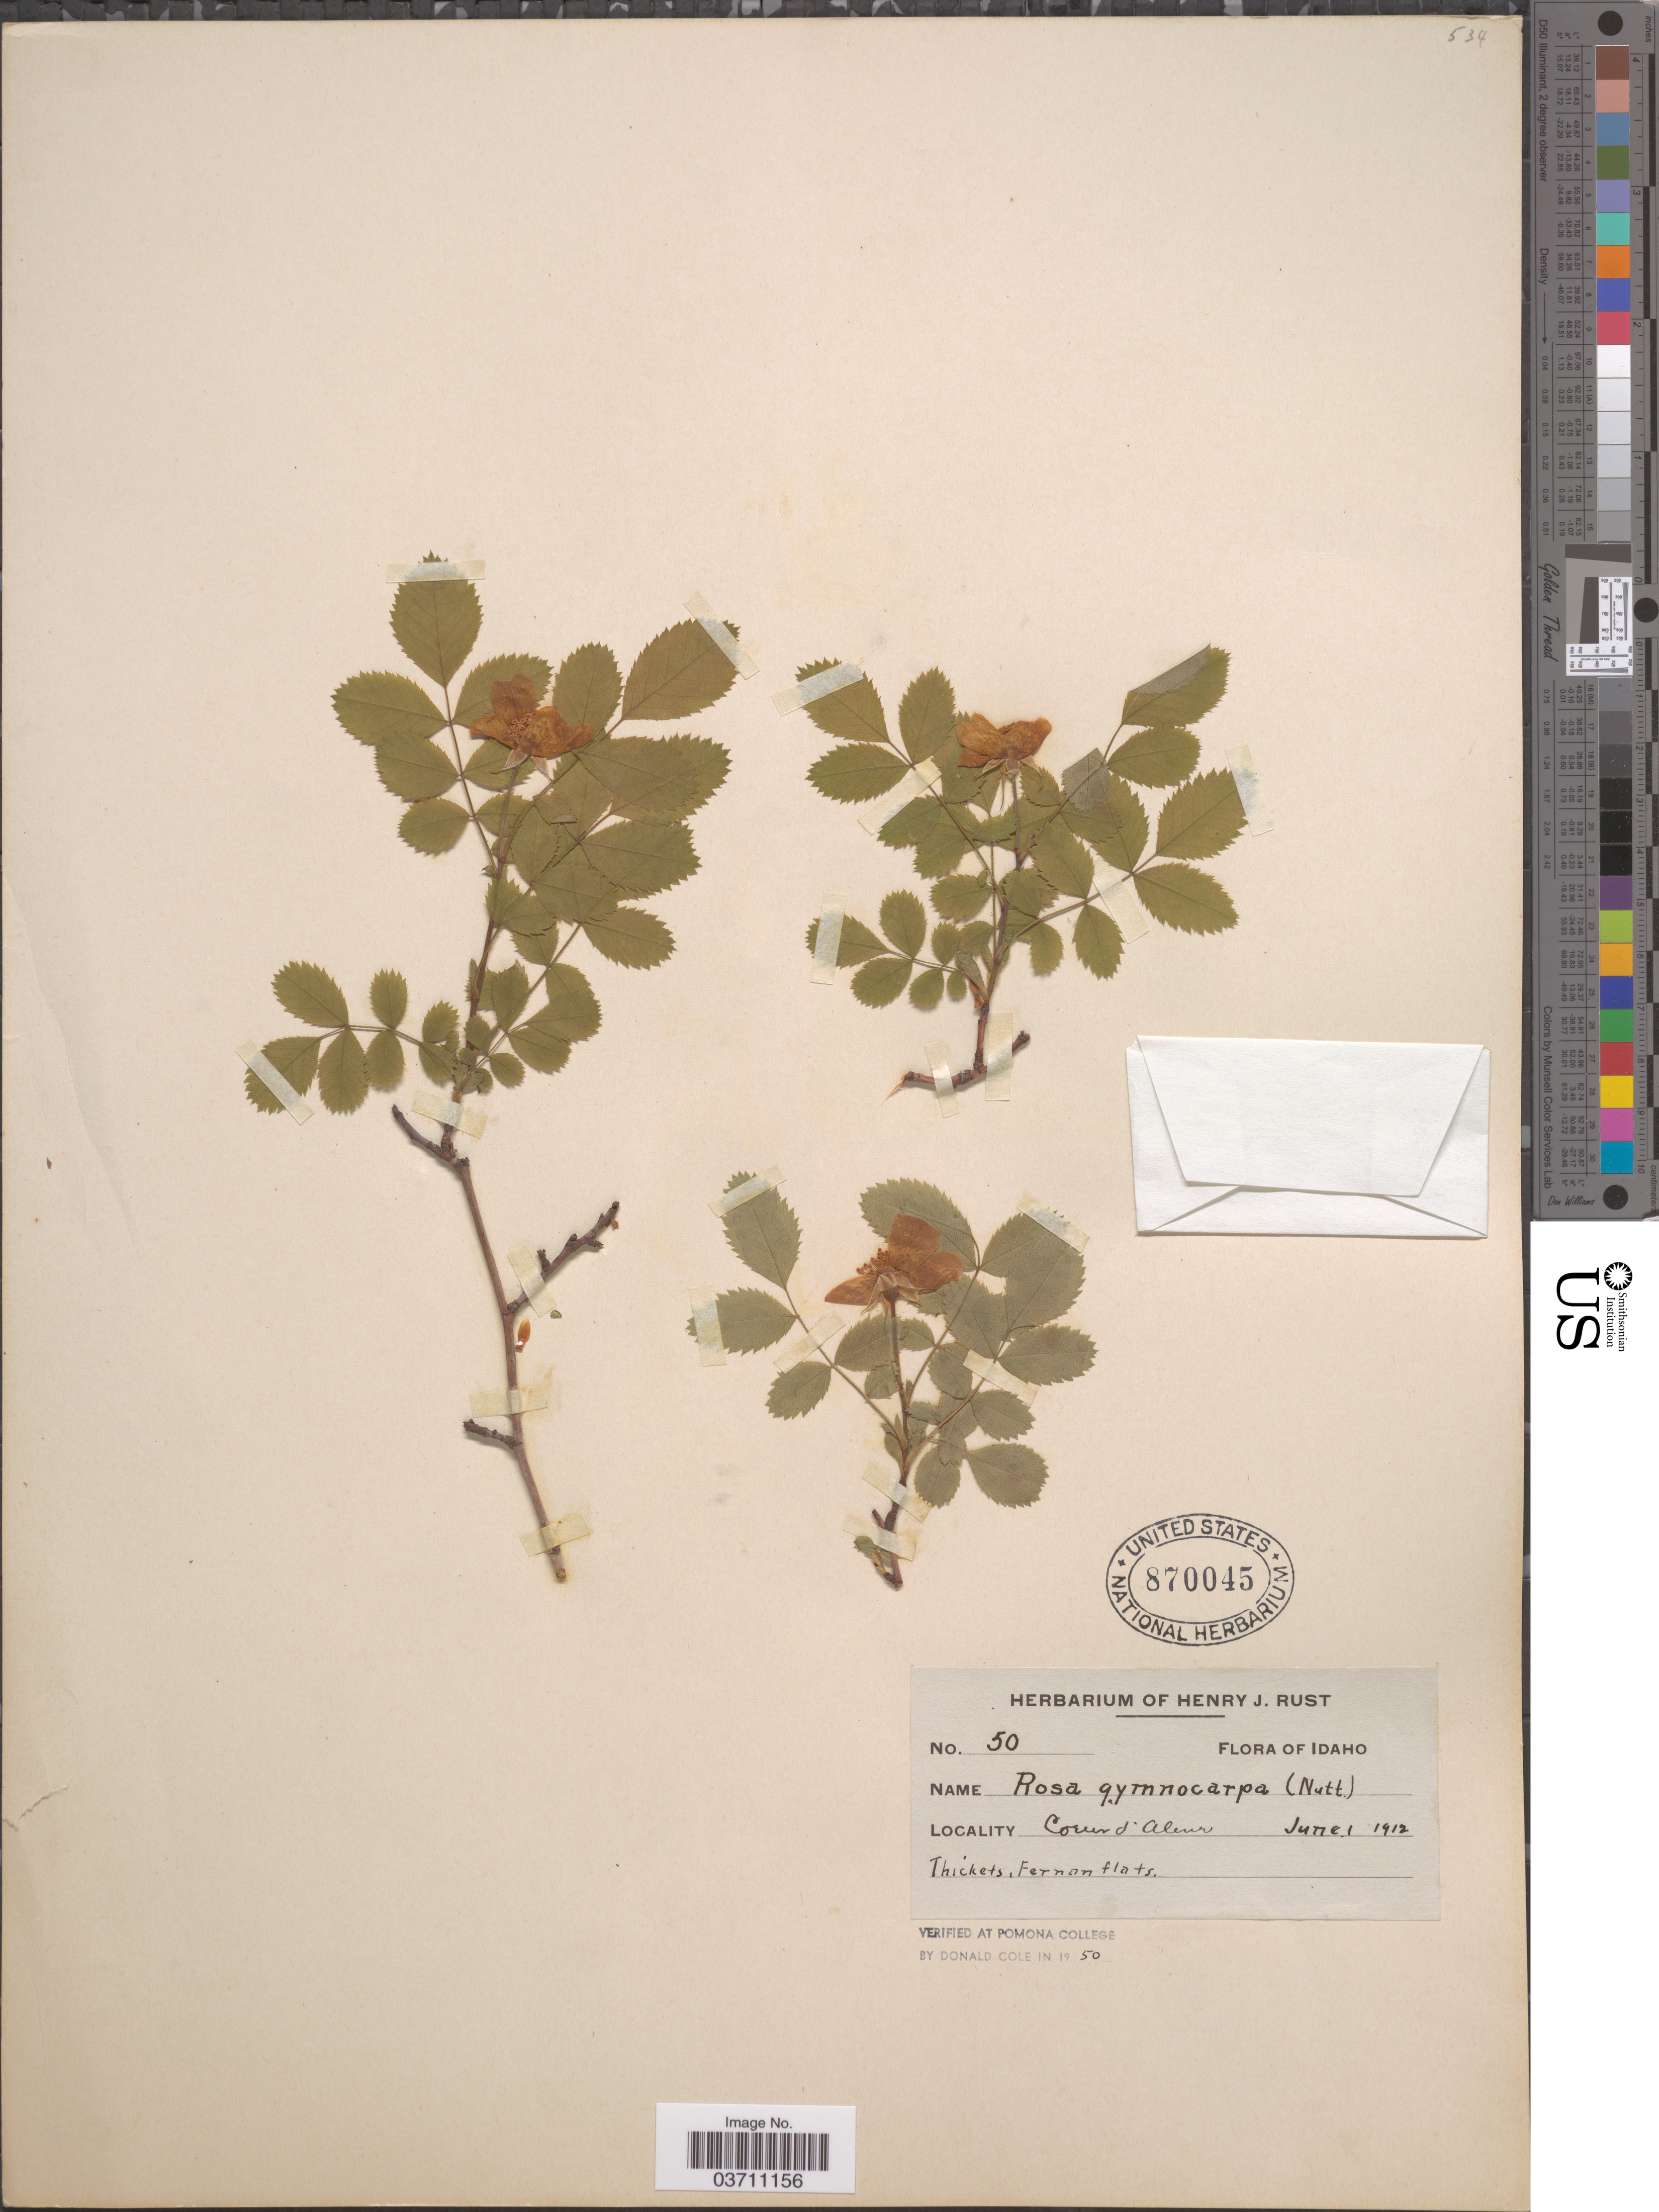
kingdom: Plantae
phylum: Tracheophyta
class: Magnoliopsida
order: Rosales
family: Rosaceae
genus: Rosa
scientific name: Rosa gymnocarpa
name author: Nutt.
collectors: ex herb. Henry J. Rust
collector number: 50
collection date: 1912-06-01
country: United States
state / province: Idaho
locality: Coeur d'Alene.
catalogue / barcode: US 870045